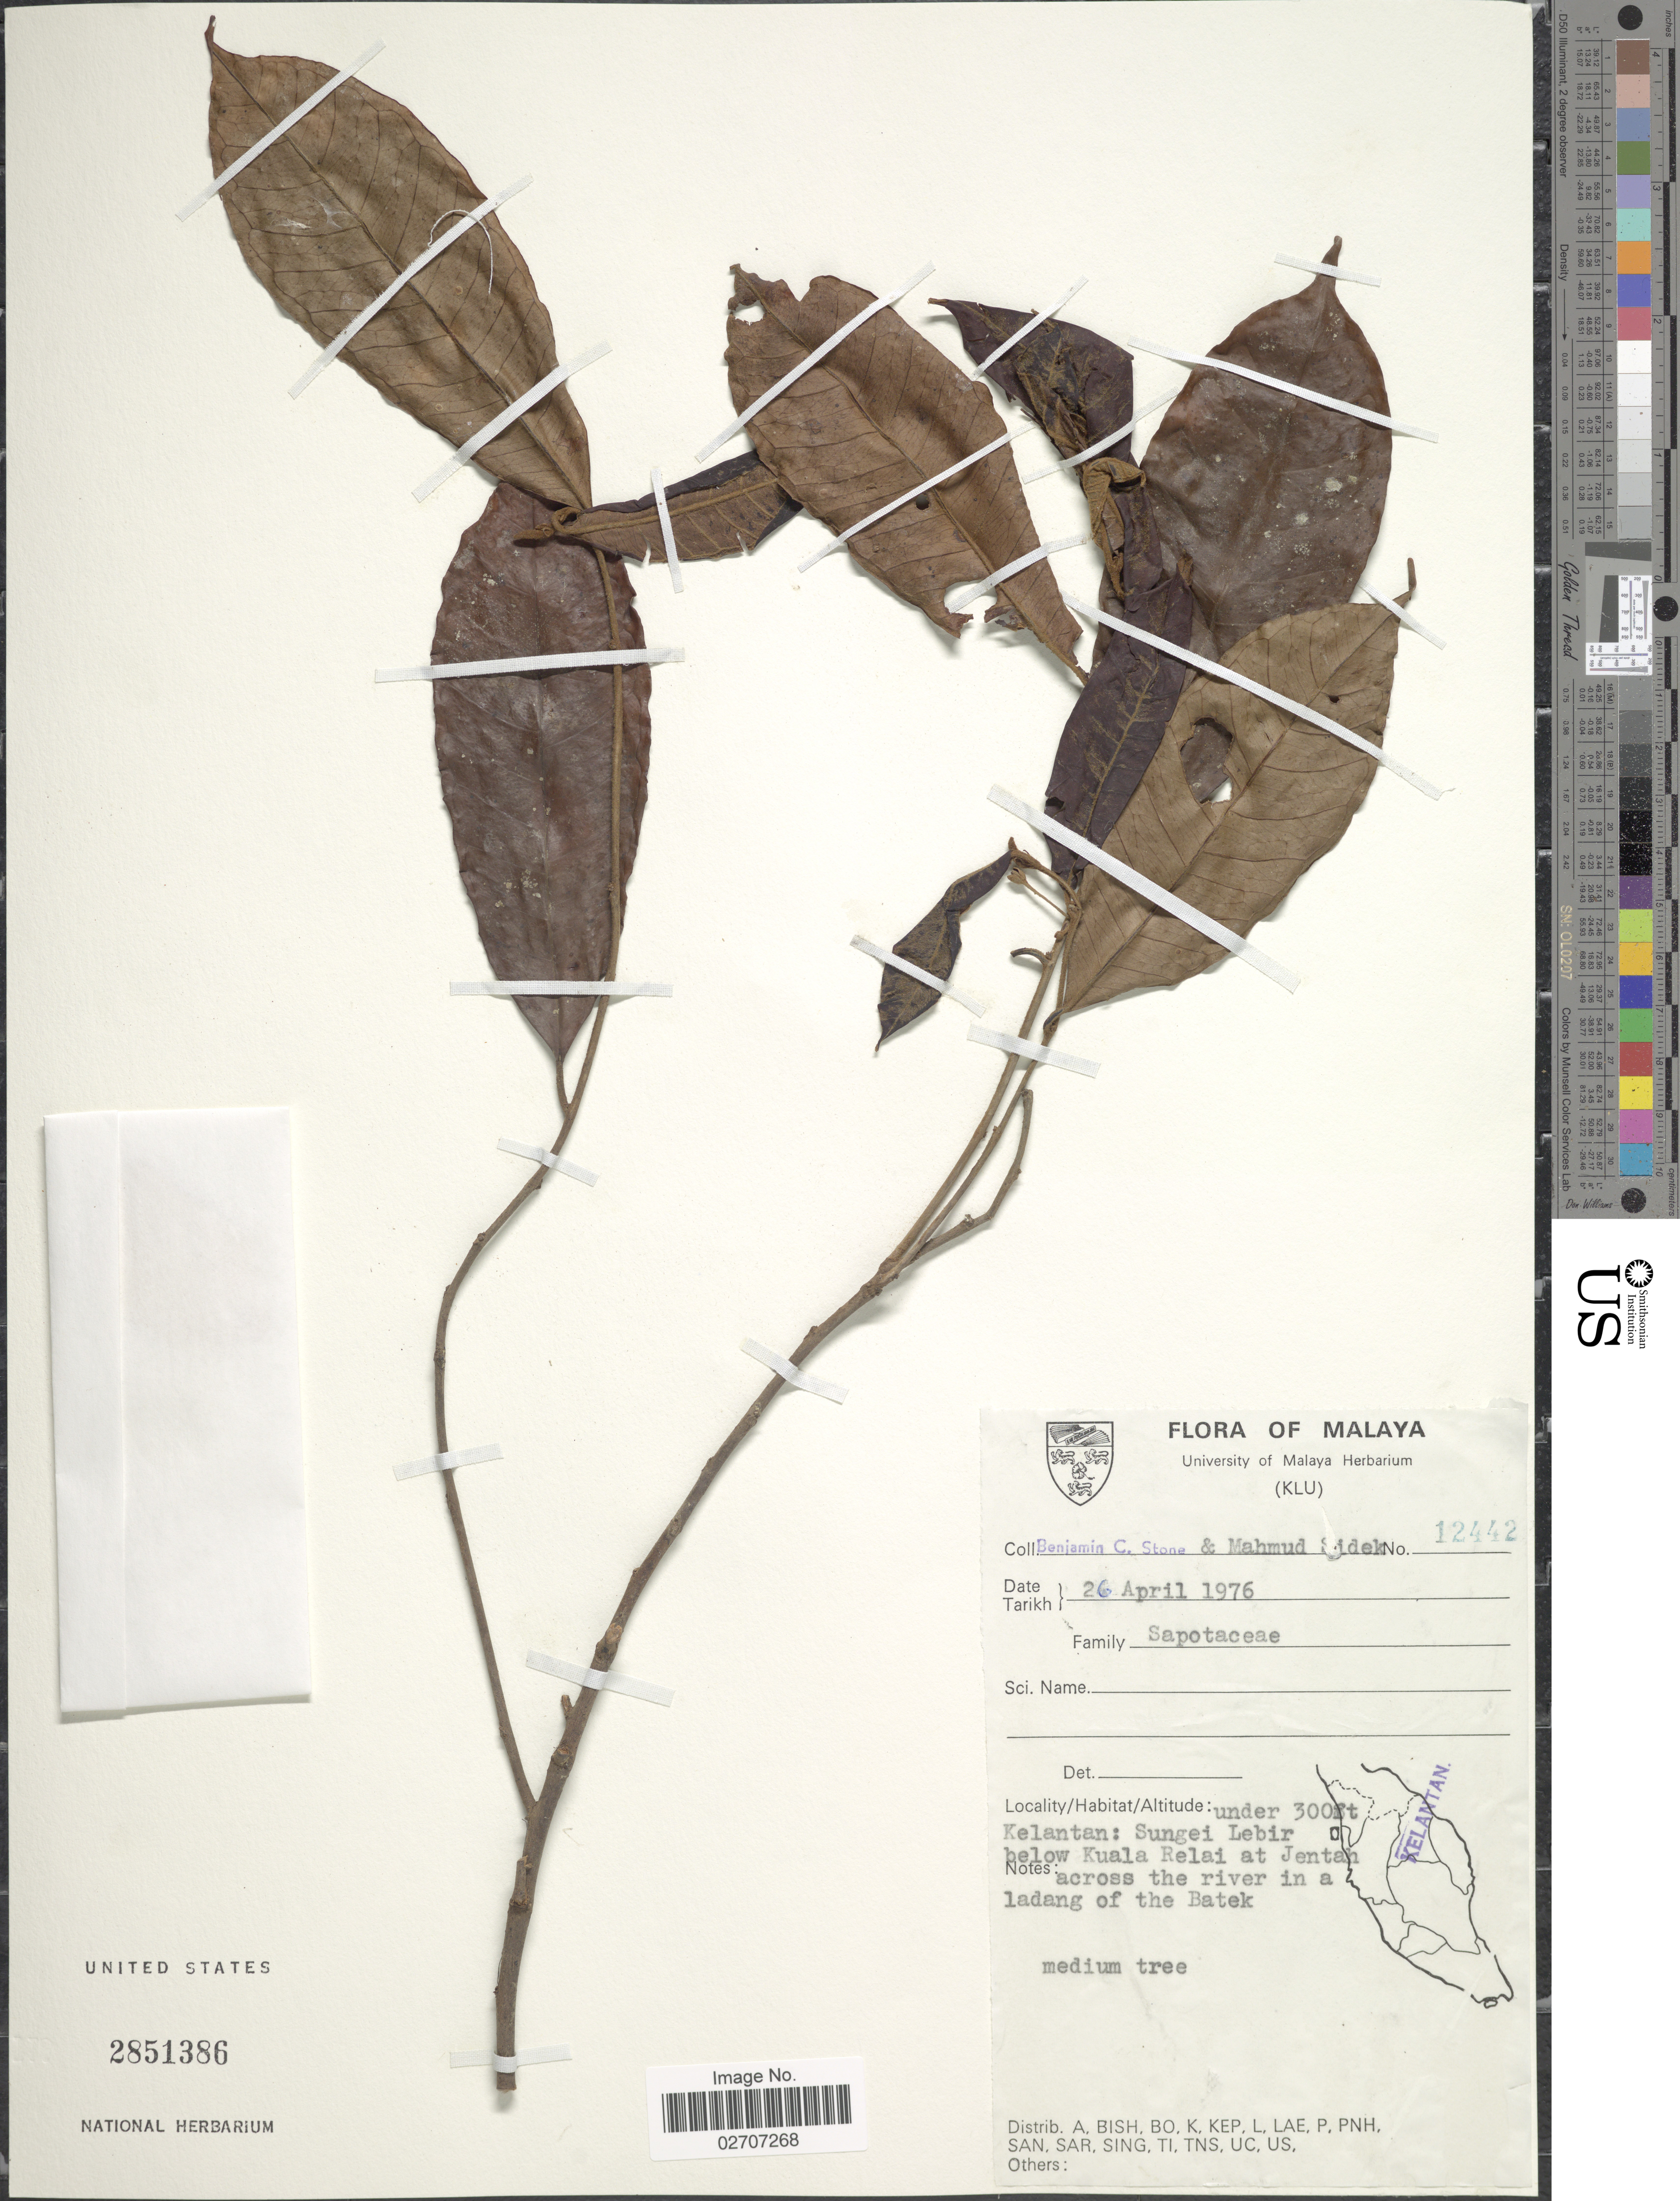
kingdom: Plantae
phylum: Tracheophyta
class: Magnoliopsida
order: Ericales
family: Sapotaceae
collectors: B. C. Stone & M. Sidek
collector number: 12442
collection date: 1976-04-26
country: Malaysia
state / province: Kelantan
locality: Malaya, Kelantan: Sungei Lebir below Kuala Relai at Jentan across the river in a ladang of the Batek.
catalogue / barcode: US 2851386